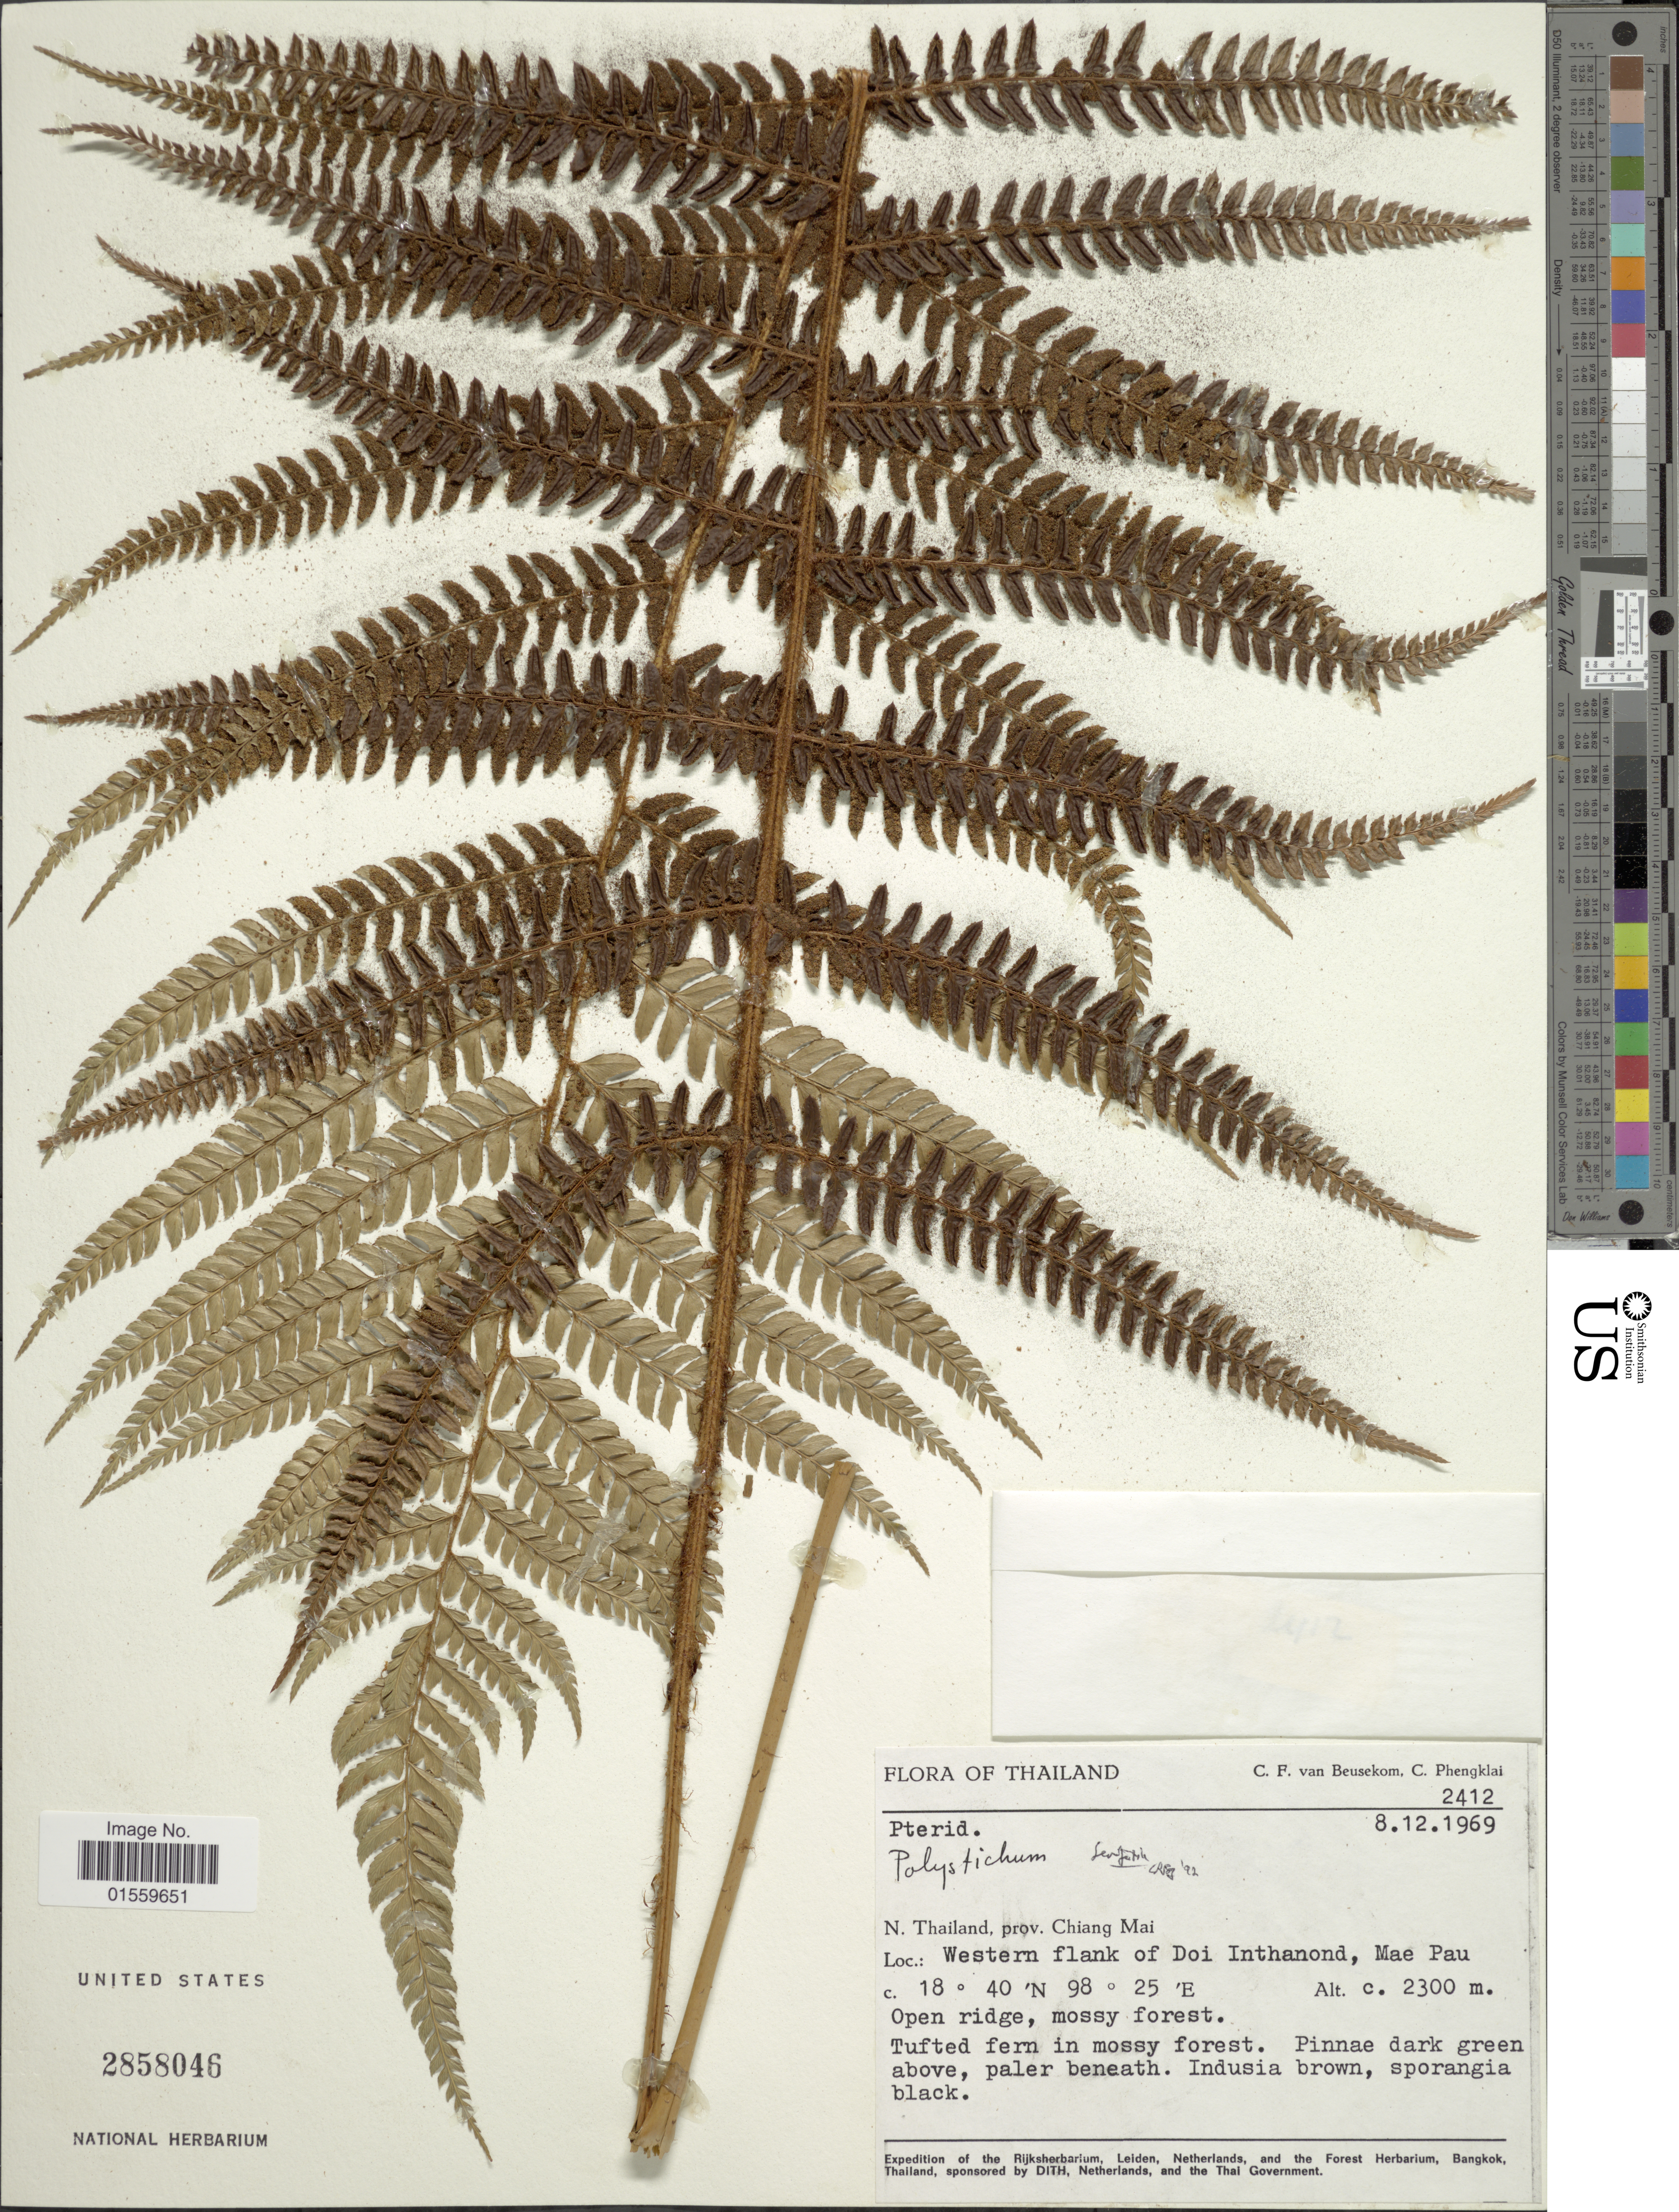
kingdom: Plantae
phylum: Tracheophyta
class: Polypodiopsida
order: Polypodiales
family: Dryopteridaceae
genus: Polystichum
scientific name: Polystichum tactiopterum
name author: (Kunze) T. Moore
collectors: C. F. Beusekom & C. Phengklai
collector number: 2412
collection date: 1969-12-08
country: Thailand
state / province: Chiang Mai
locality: N. Thailand, Western flank of Doi Inthanond, Mae Pau.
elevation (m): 2300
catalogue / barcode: US 2858046